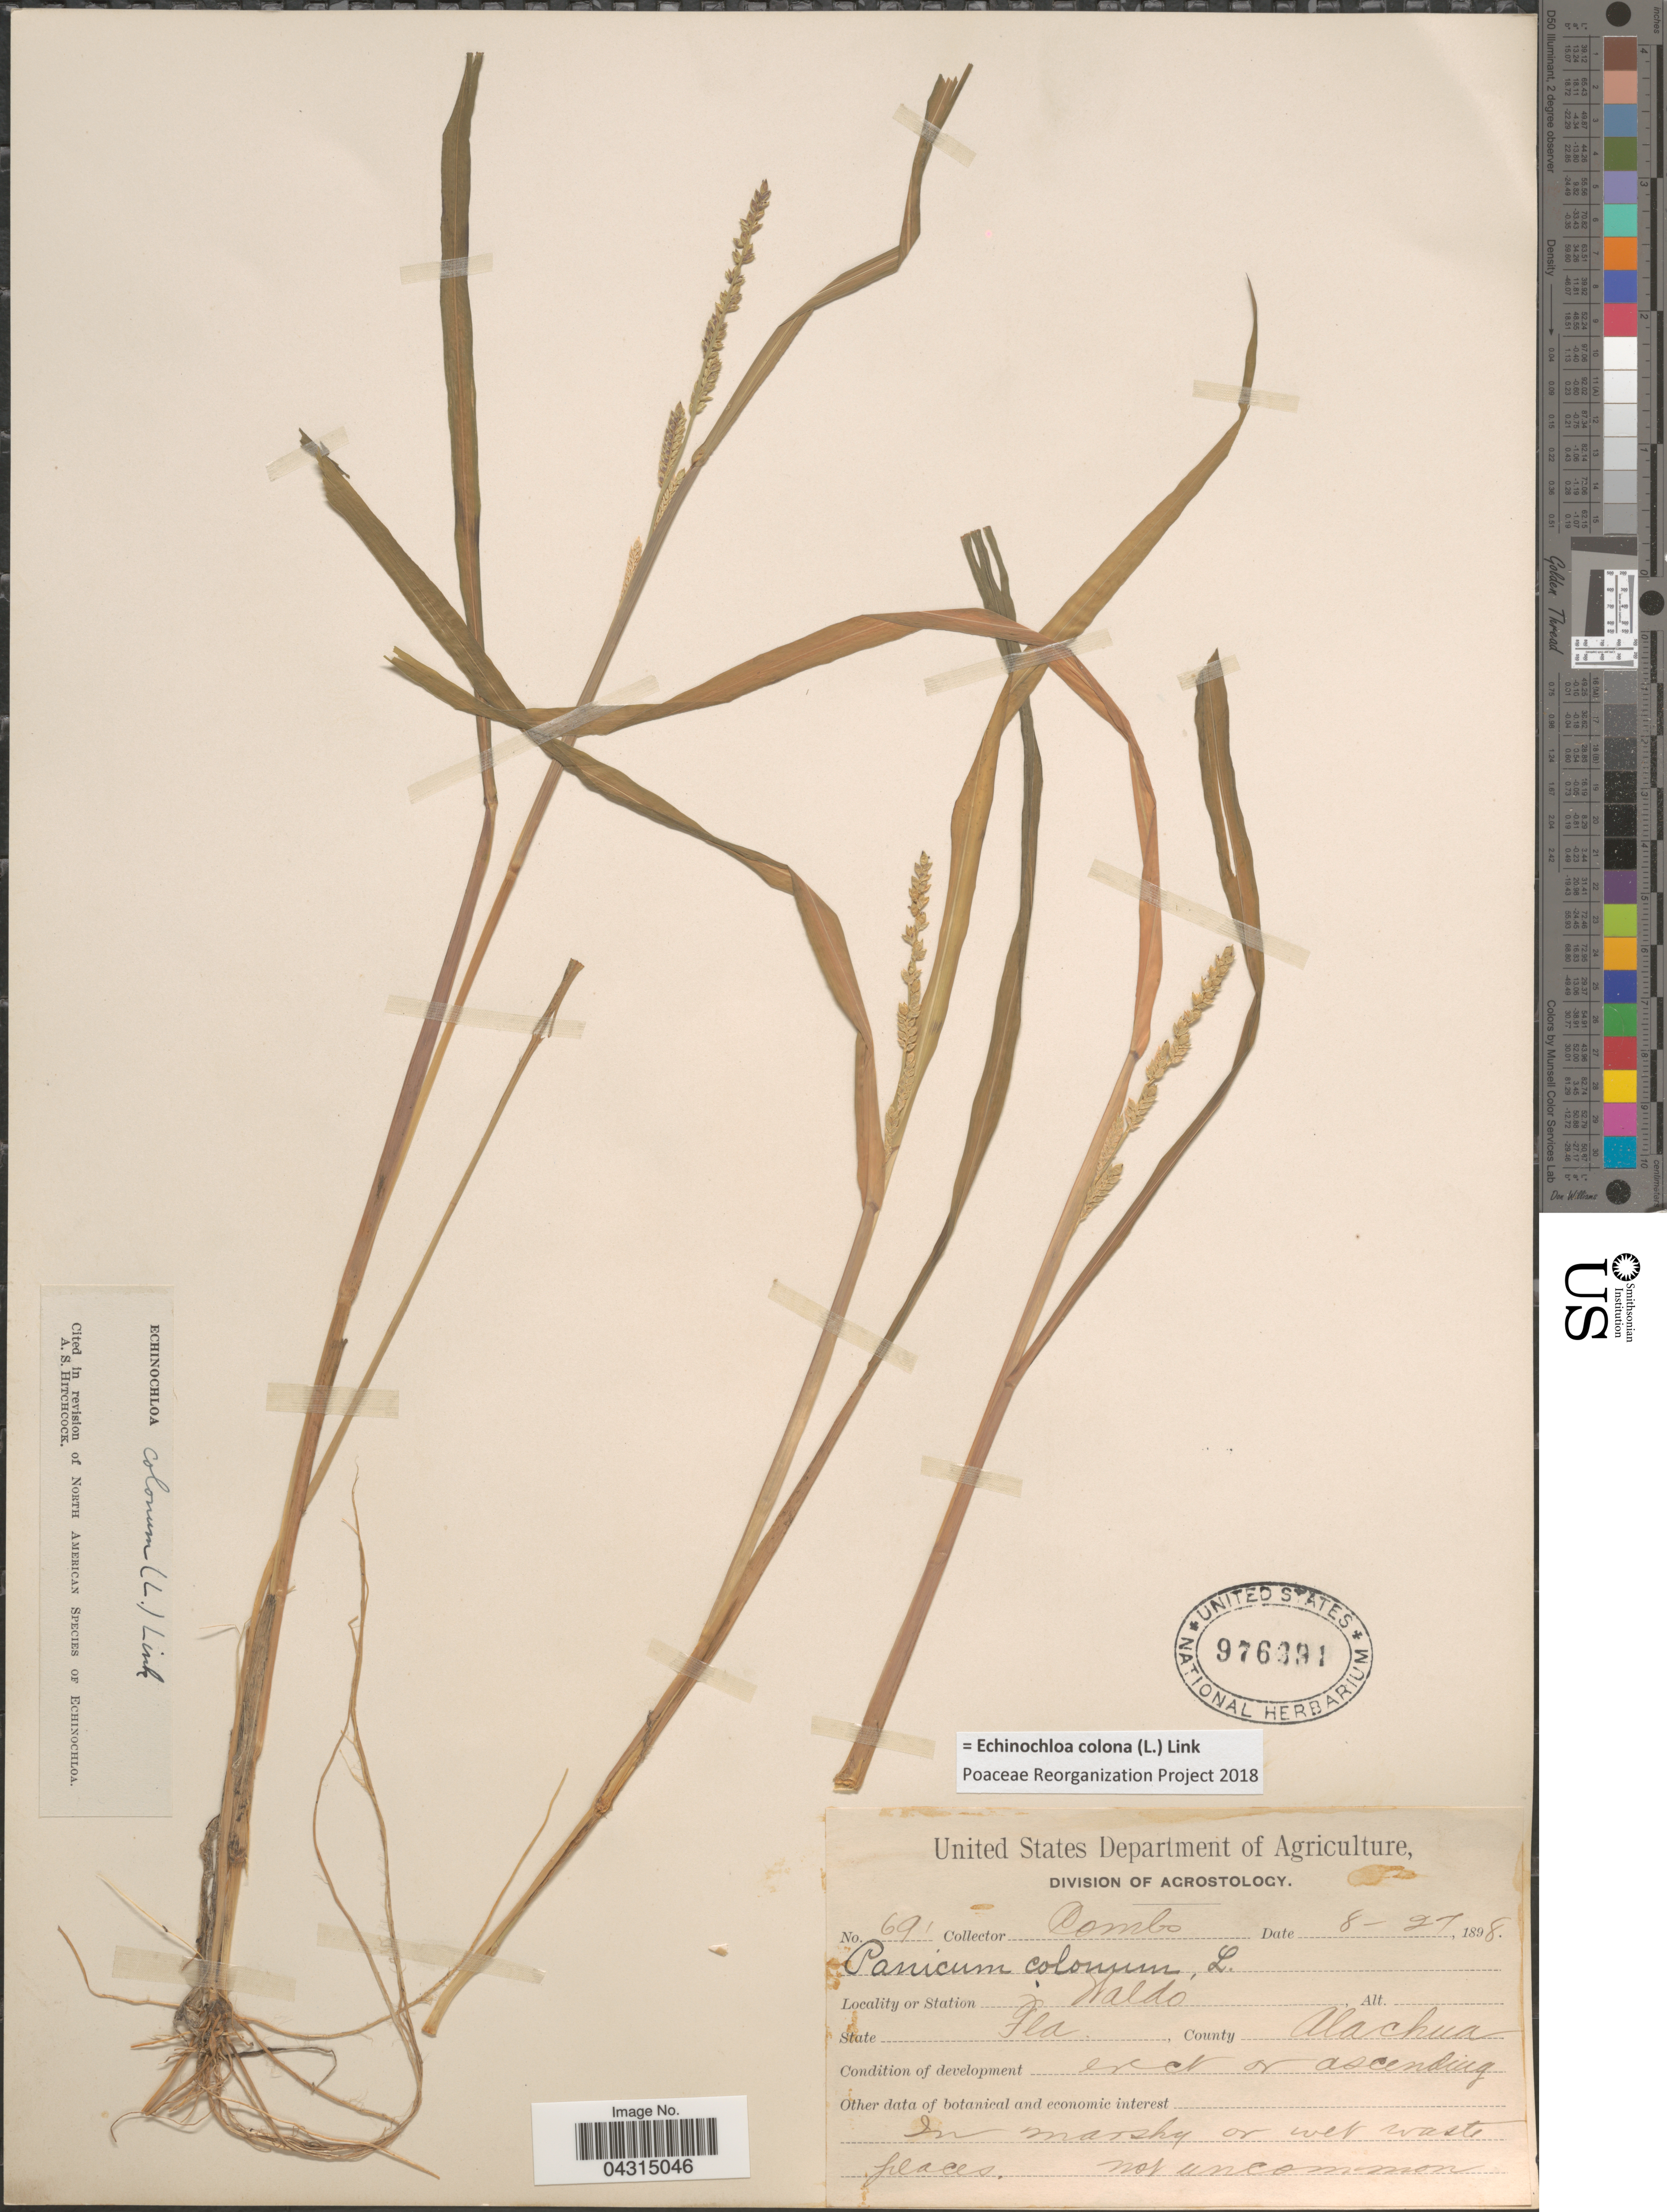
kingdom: Plantae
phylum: Tracheophyta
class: Liliopsida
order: Poales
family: Poaceae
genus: Echinochloa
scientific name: Echinochloa colona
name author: (L.) Link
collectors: -. Combs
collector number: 691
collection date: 1898-08-27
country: United States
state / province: Florida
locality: Station Waldo. County Alachua.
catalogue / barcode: US 976391